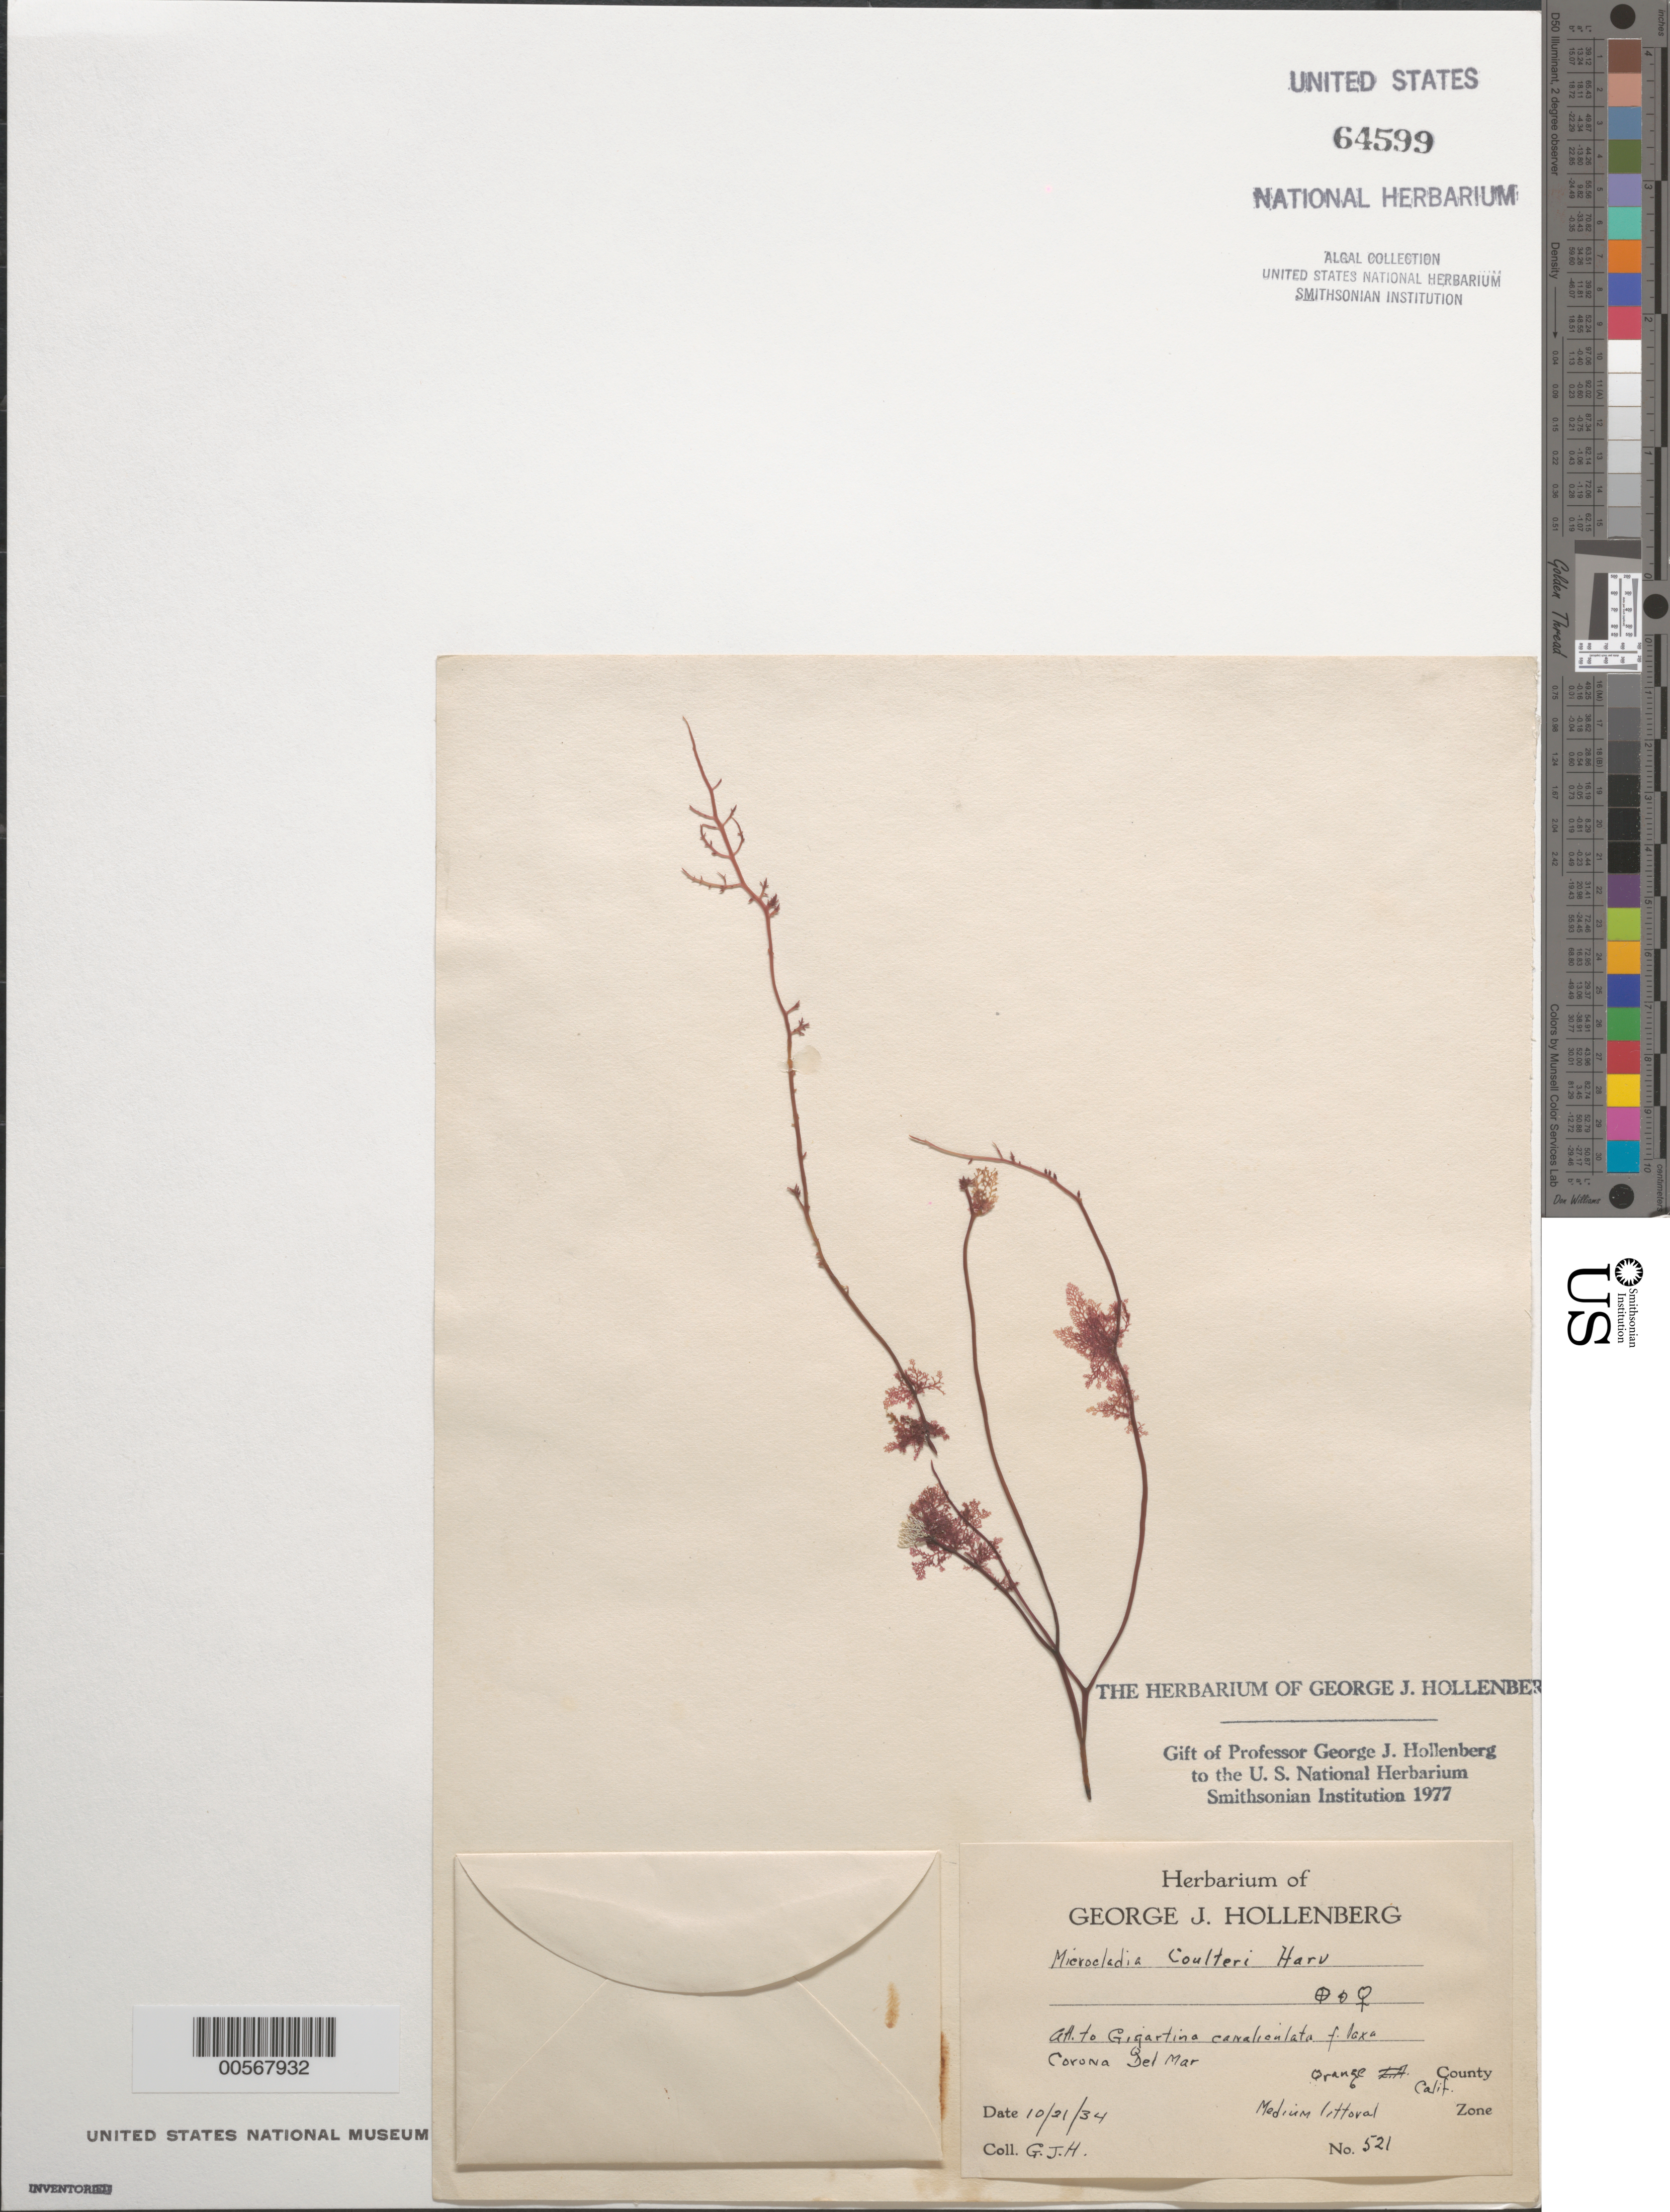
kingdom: Plantae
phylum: Rhodophyta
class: Florideophyceae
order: Ceramiales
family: Ceramiaceae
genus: Microcladia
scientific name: Microcladia coulteri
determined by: Hollenberg, George J.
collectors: G. Hollenberg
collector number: GJH 521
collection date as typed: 21 Oct 1934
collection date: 1934-10-21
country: United States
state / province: California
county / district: Orange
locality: Corona del Mar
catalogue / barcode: US 64599